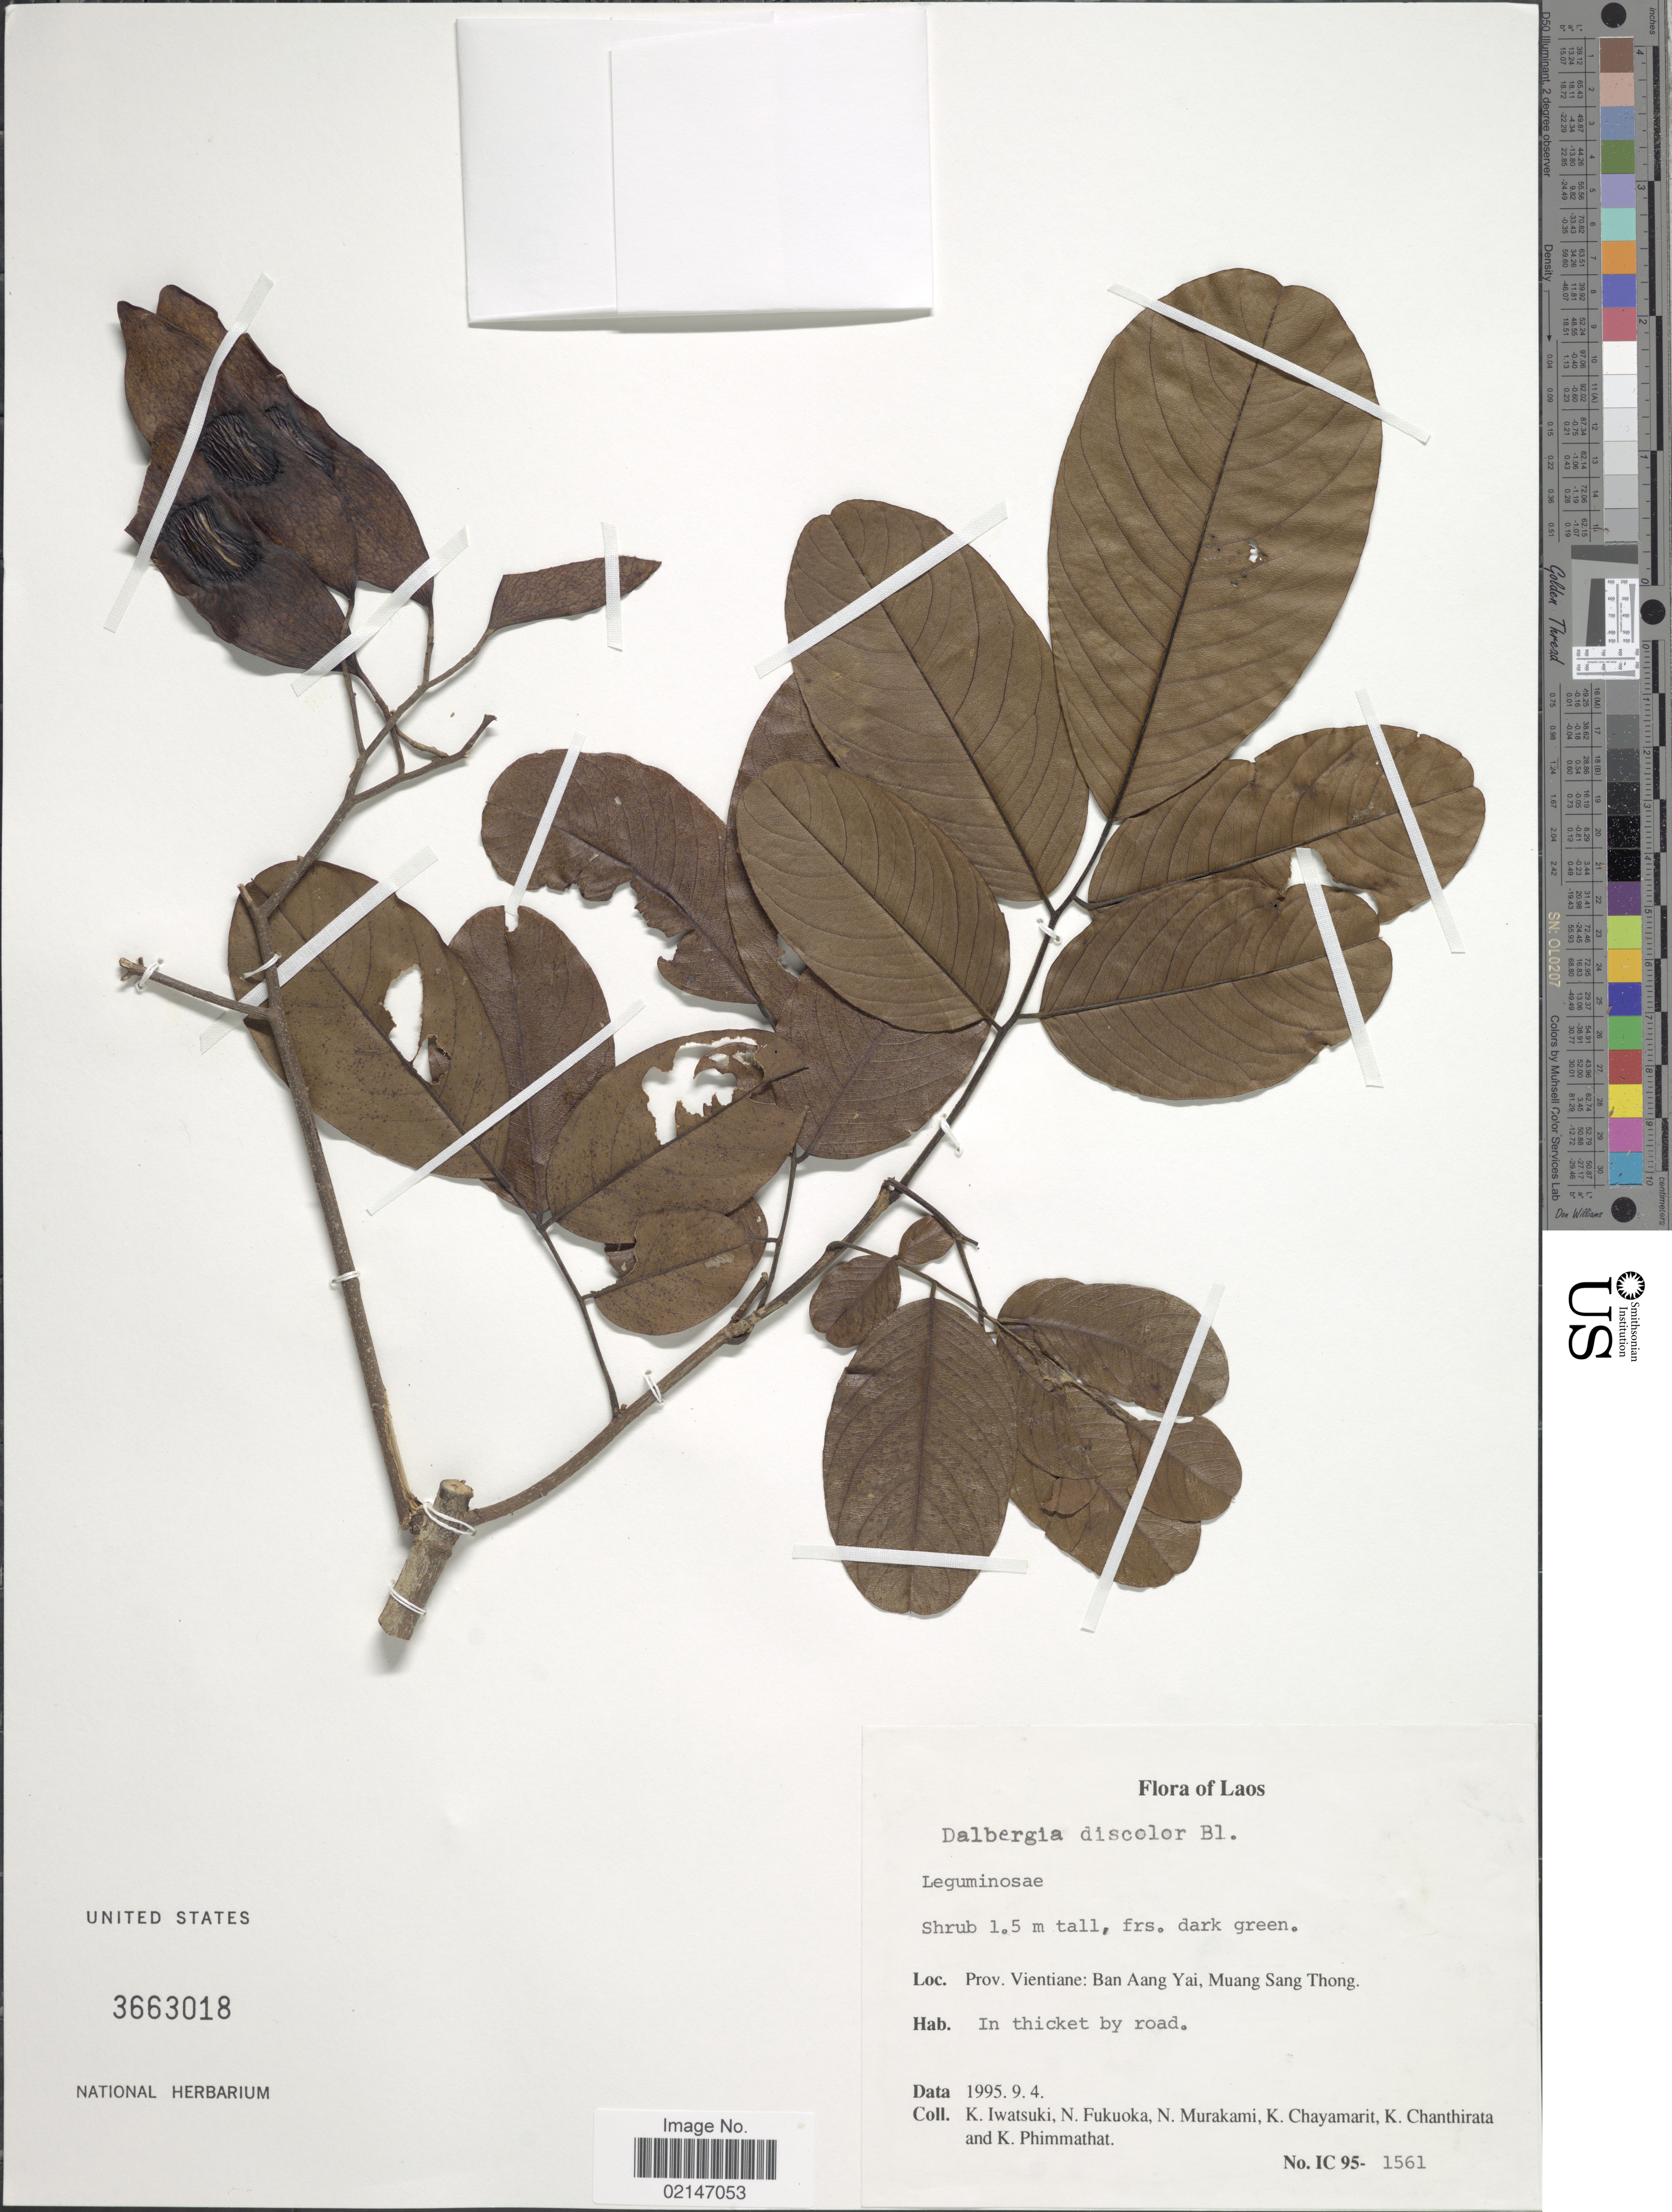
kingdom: Plantae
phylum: Tracheophyta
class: Magnoliopsida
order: Fabales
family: Fabaceae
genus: Dalbergia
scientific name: Dalbergia discolor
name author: Blume ex Miq.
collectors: K. Iwatsuki, N. Fukuoka, N. Murakami, K. Chayamarit & et al.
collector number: IC95-1561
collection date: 1995-09-04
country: Laos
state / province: Viangchan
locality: Ban Aang Yai, Muang Sang Thong, in thicket by road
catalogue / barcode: US 3663018